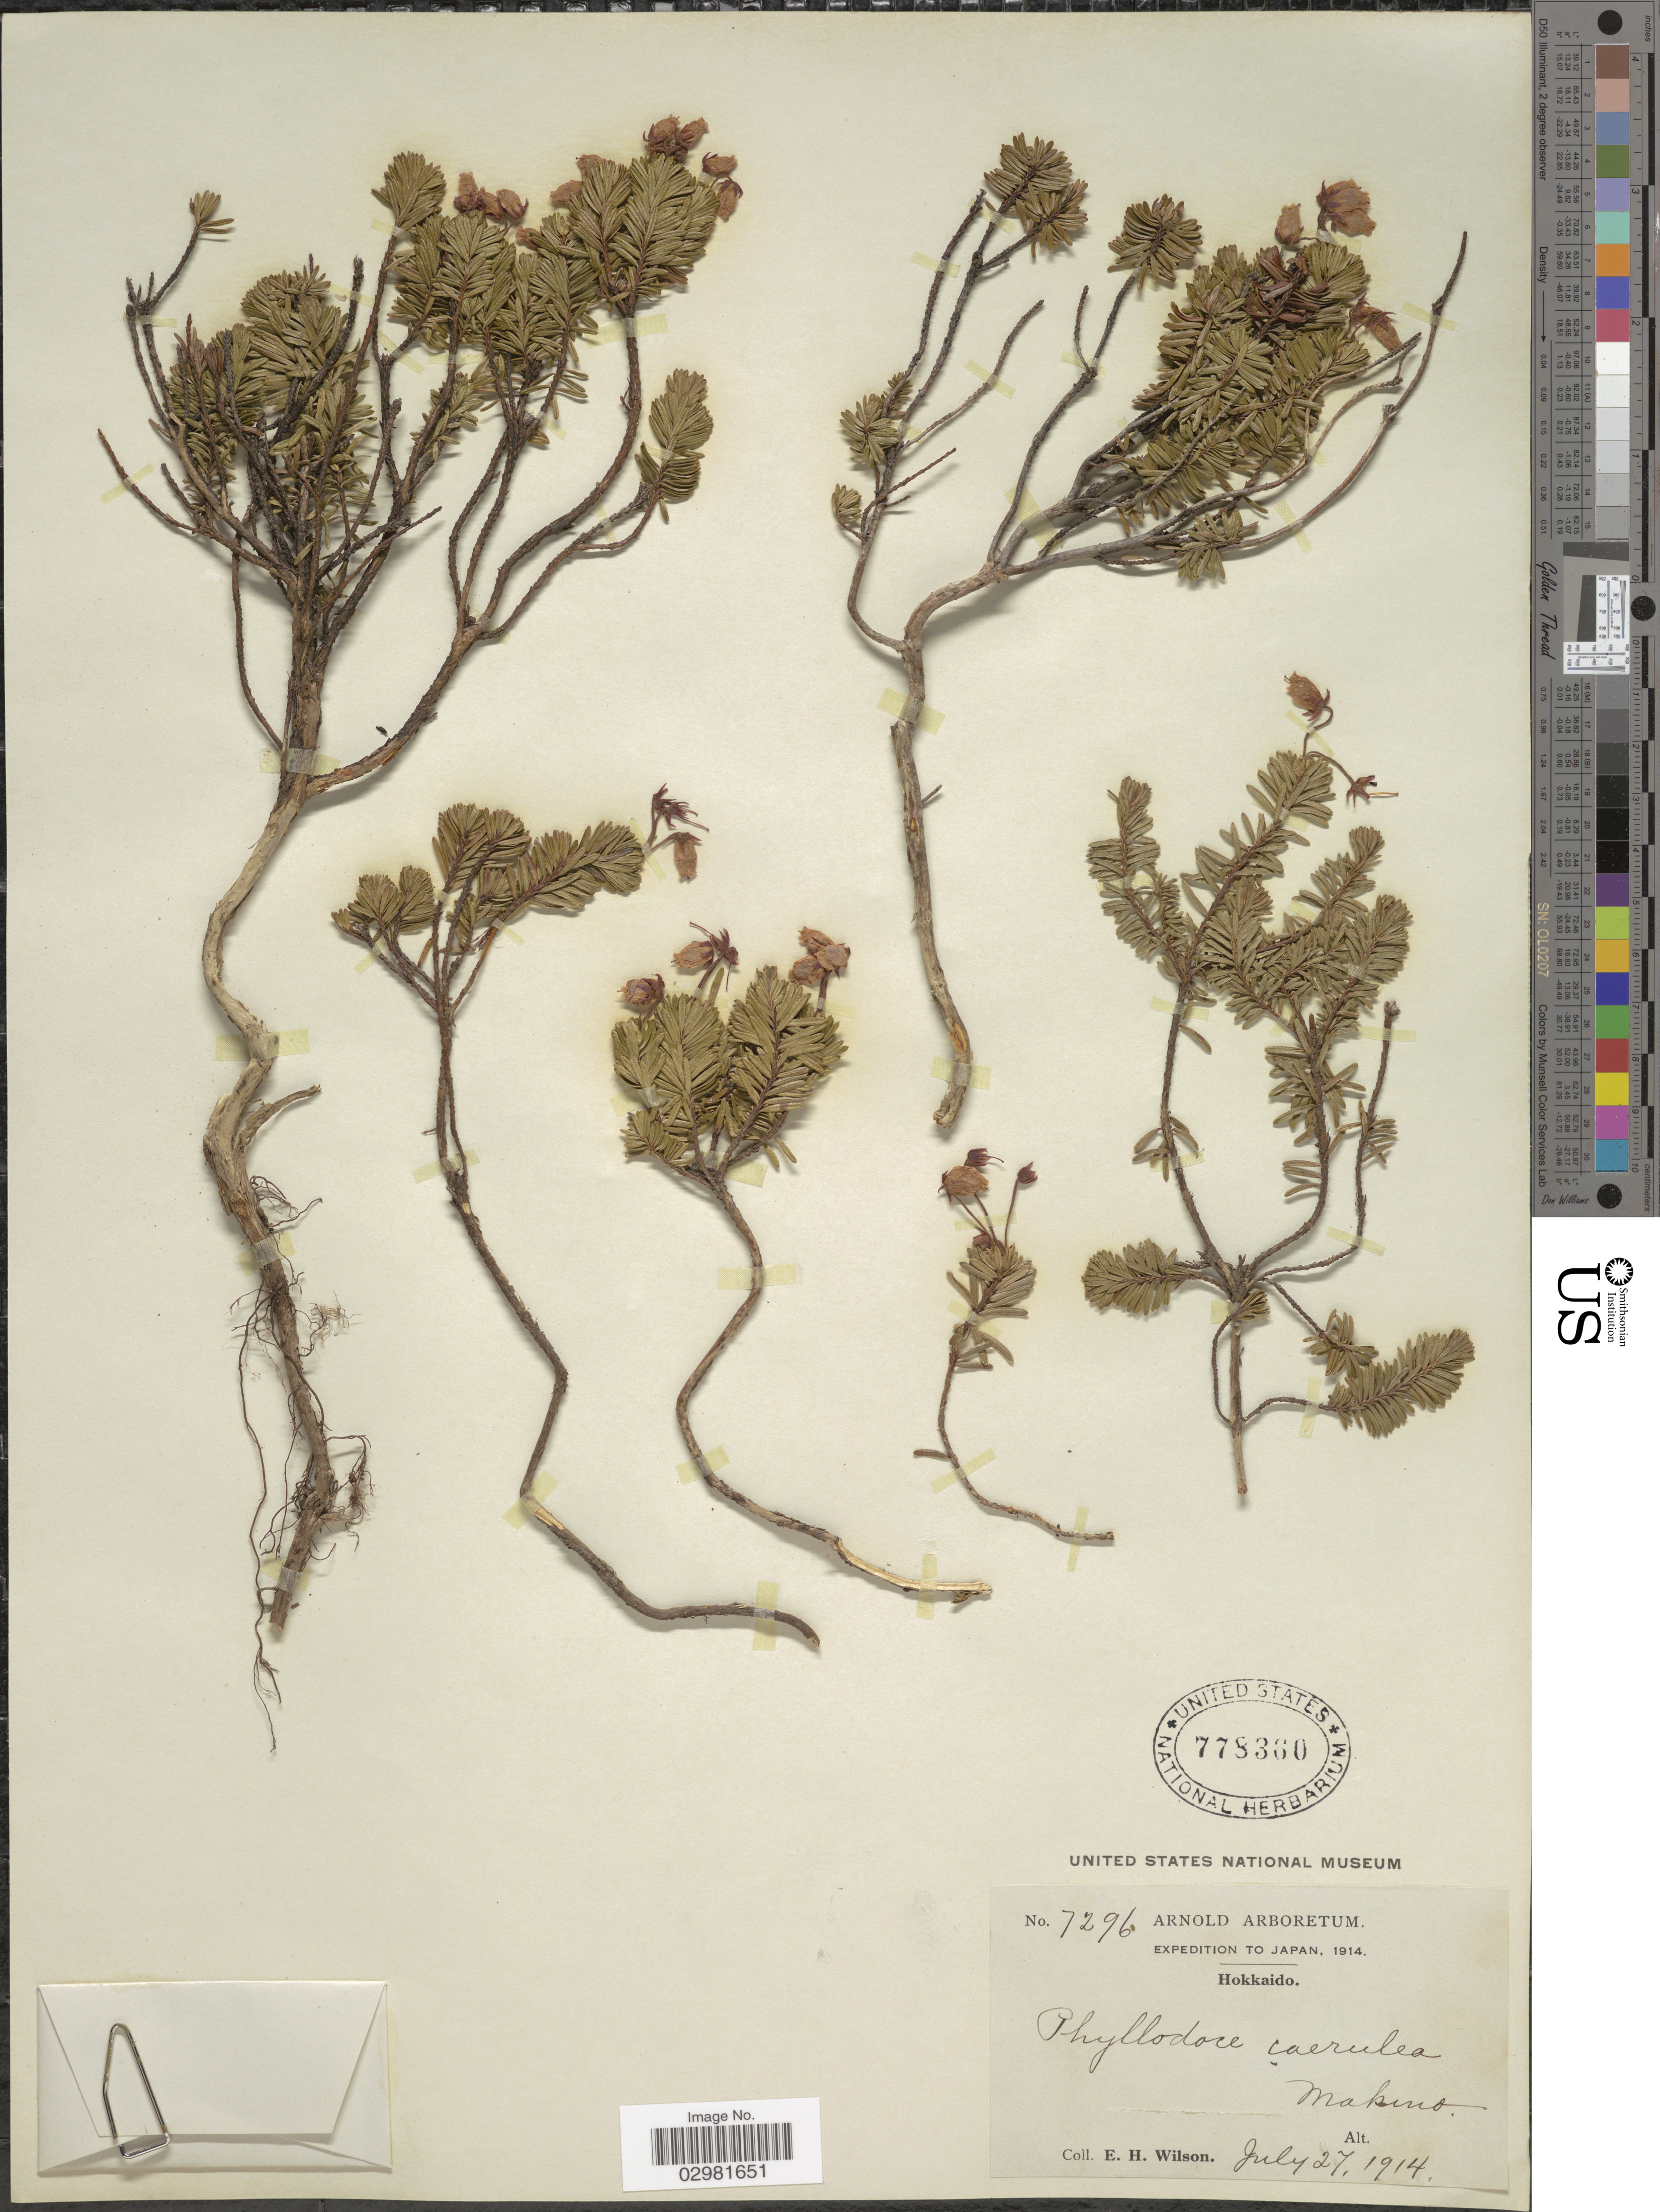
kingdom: Plantae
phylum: Tracheophyta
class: Magnoliopsida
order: Ericales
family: Ericaceae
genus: Phyllodoce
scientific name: Phyllodoce caerulea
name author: (L.) Bab.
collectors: E. Wilson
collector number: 7296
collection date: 1914-07-27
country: Japan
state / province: Hokkaidō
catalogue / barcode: US 778360